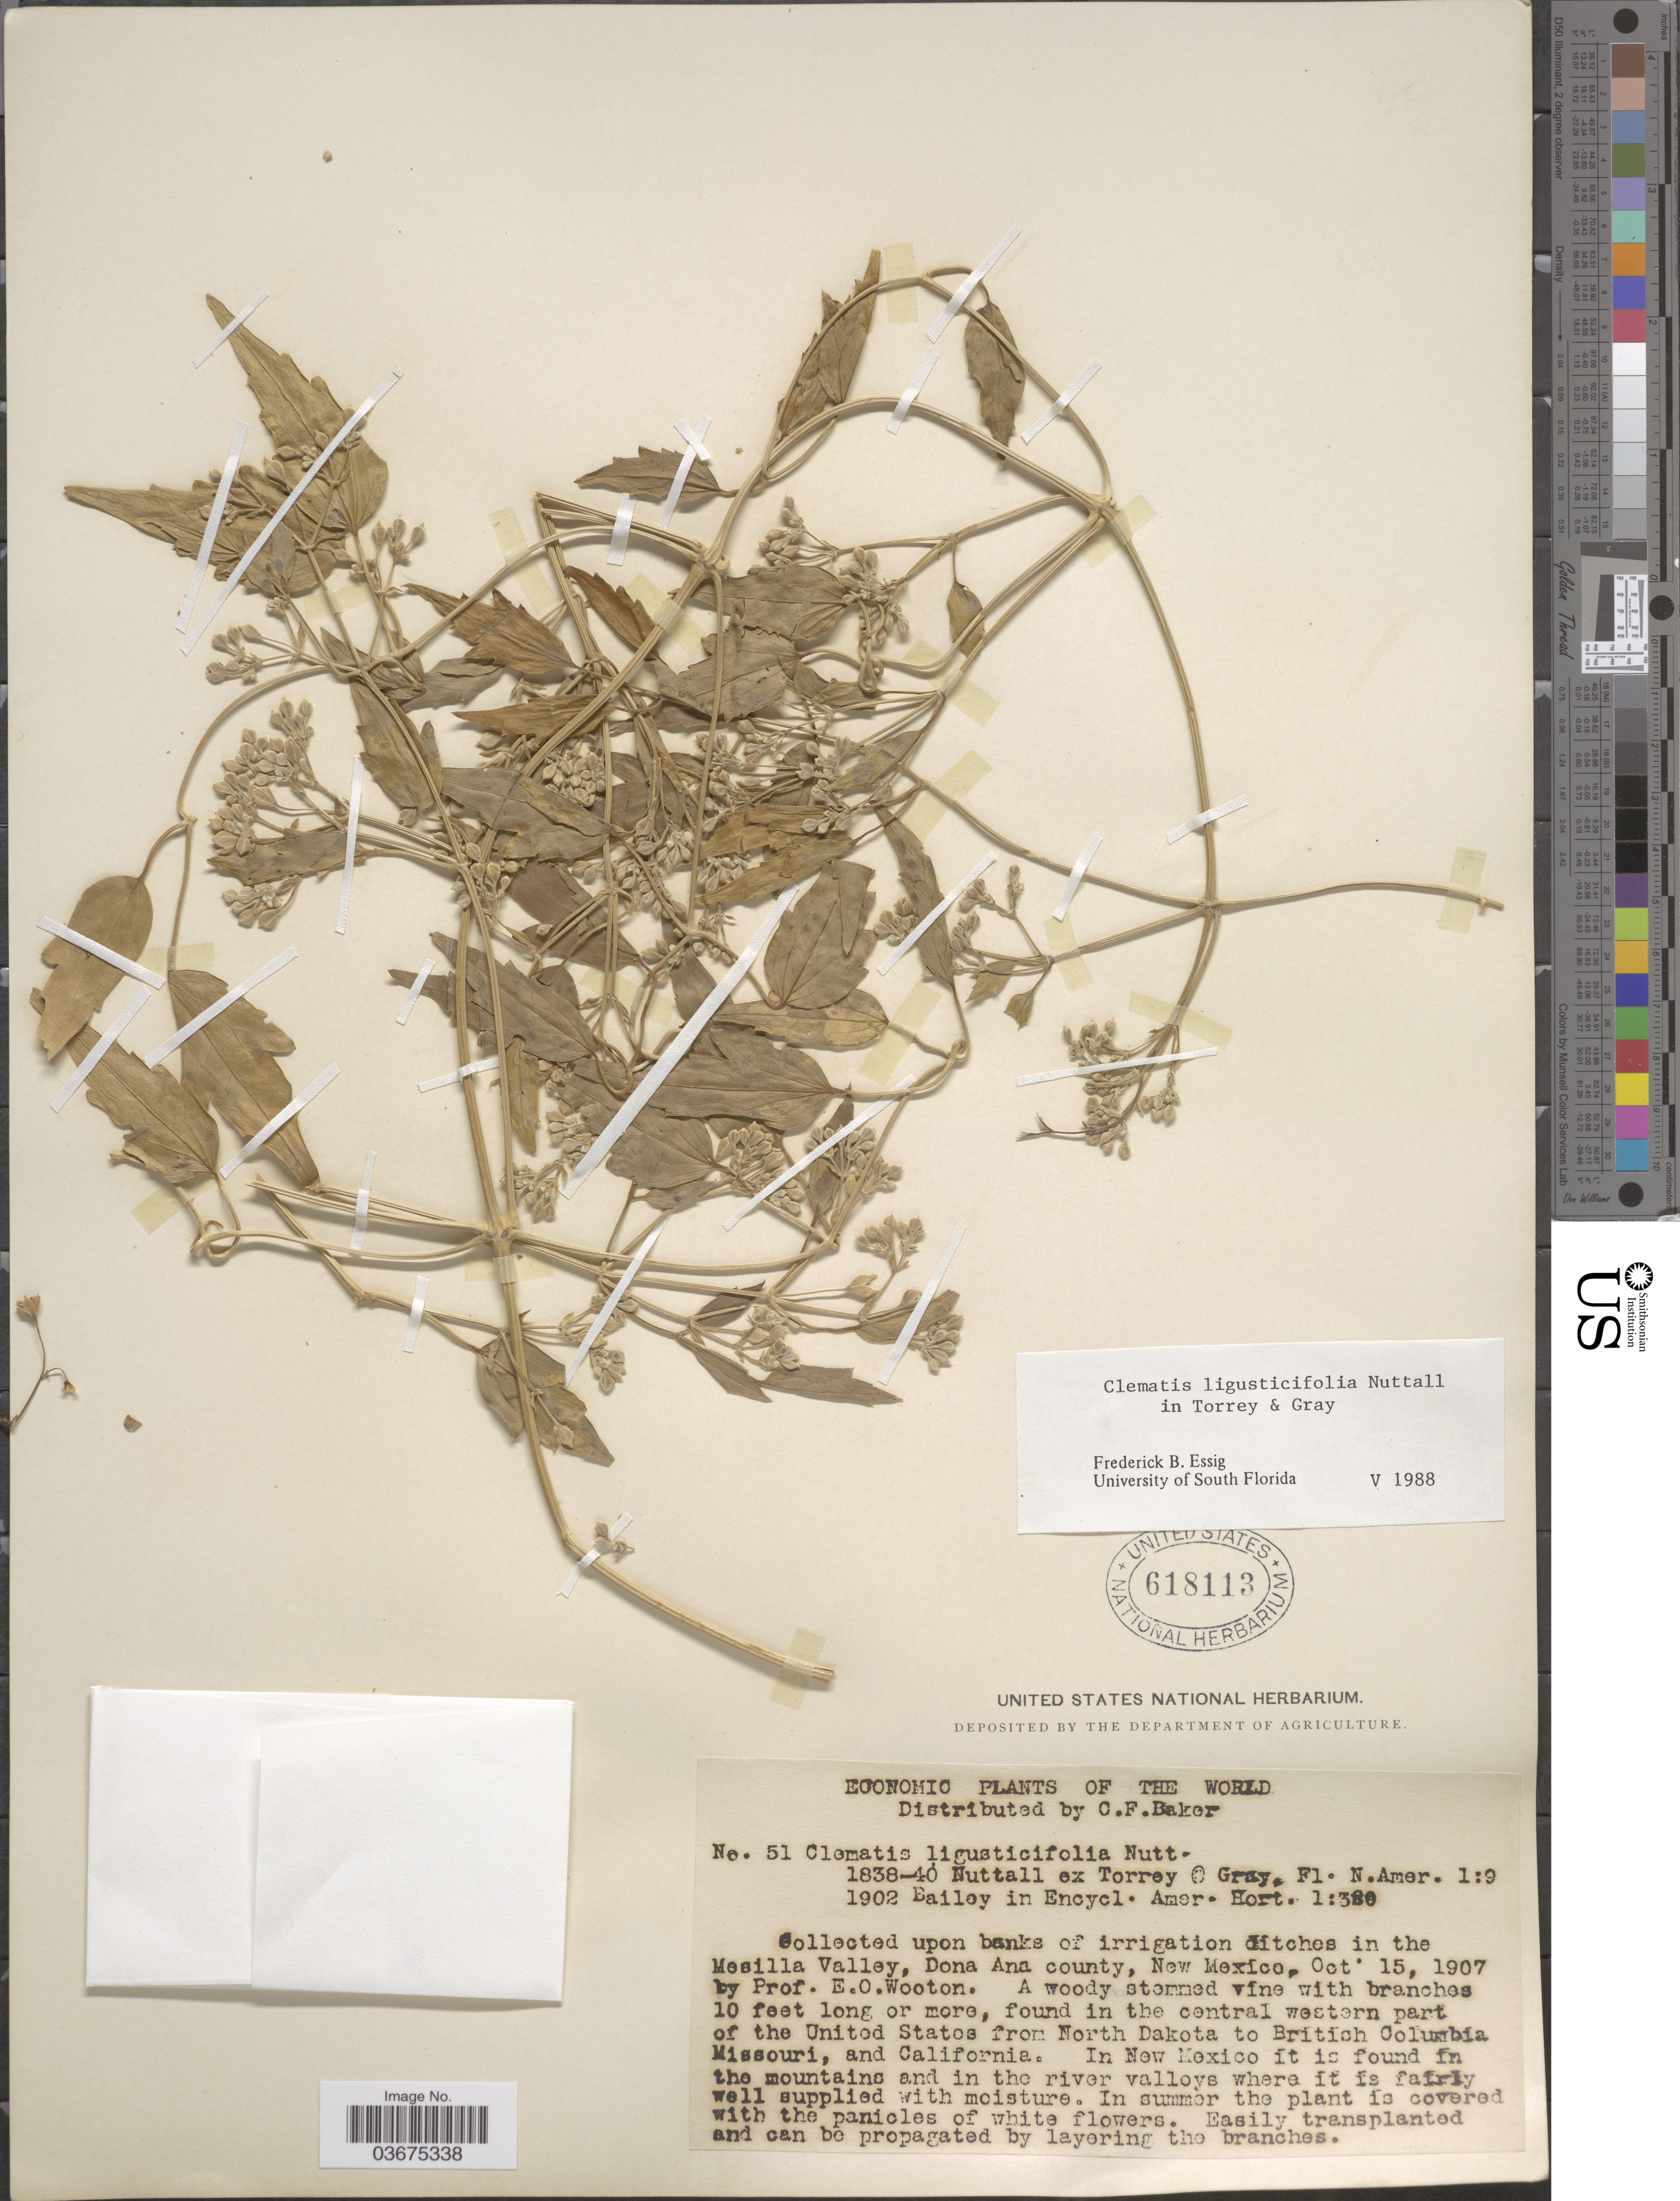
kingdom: Plantae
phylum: Tracheophyta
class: Magnoliopsida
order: Ranunculales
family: Ranunculaceae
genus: Clematis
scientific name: Clematis ligusticifolia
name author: Nutt.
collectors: E. O. Wooton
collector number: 51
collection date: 1907-10-15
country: United States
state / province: New Mexico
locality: In the Mesilla Valley, Dona Ana County.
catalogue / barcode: US 618113